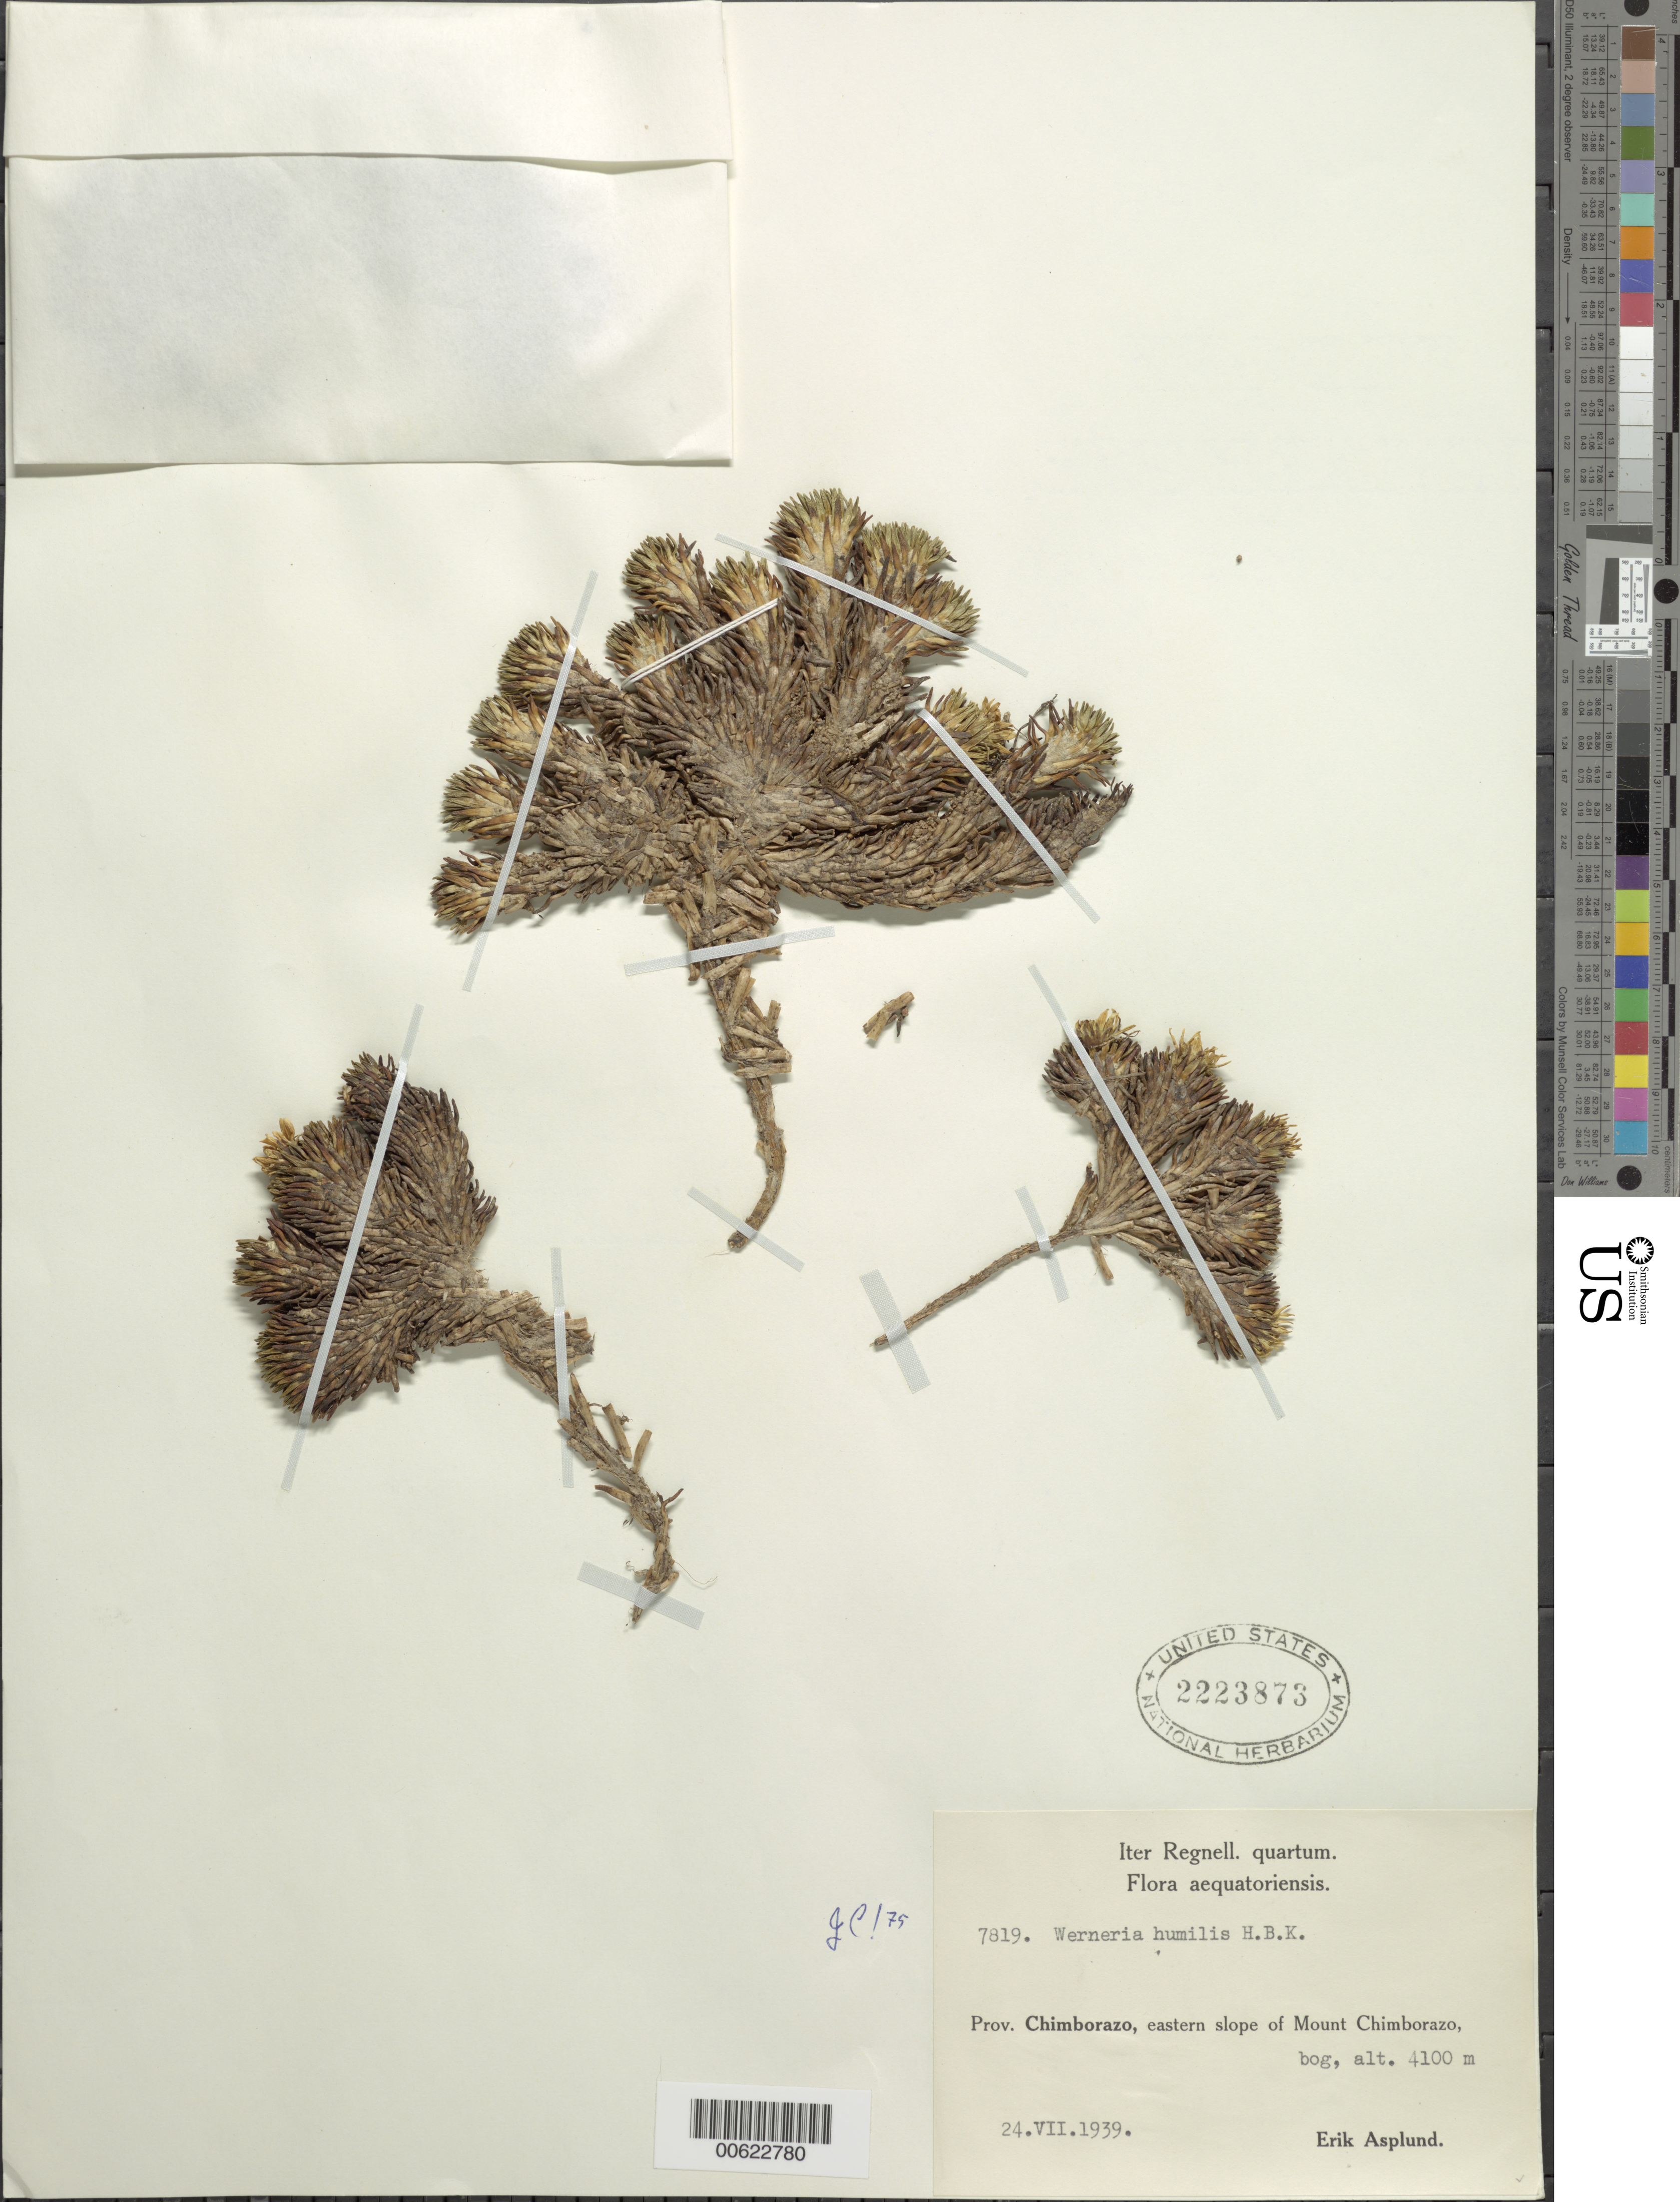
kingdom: Plantae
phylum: Tracheophyta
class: Magnoliopsida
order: Asterales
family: Asteraceae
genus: Werneria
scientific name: Werneria pygmaea complex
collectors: E. Asplund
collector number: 7819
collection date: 1939-07-24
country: Ecuador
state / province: Chimborazo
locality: eastern slope of Mount Chimborazo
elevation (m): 4100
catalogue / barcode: US 2223873